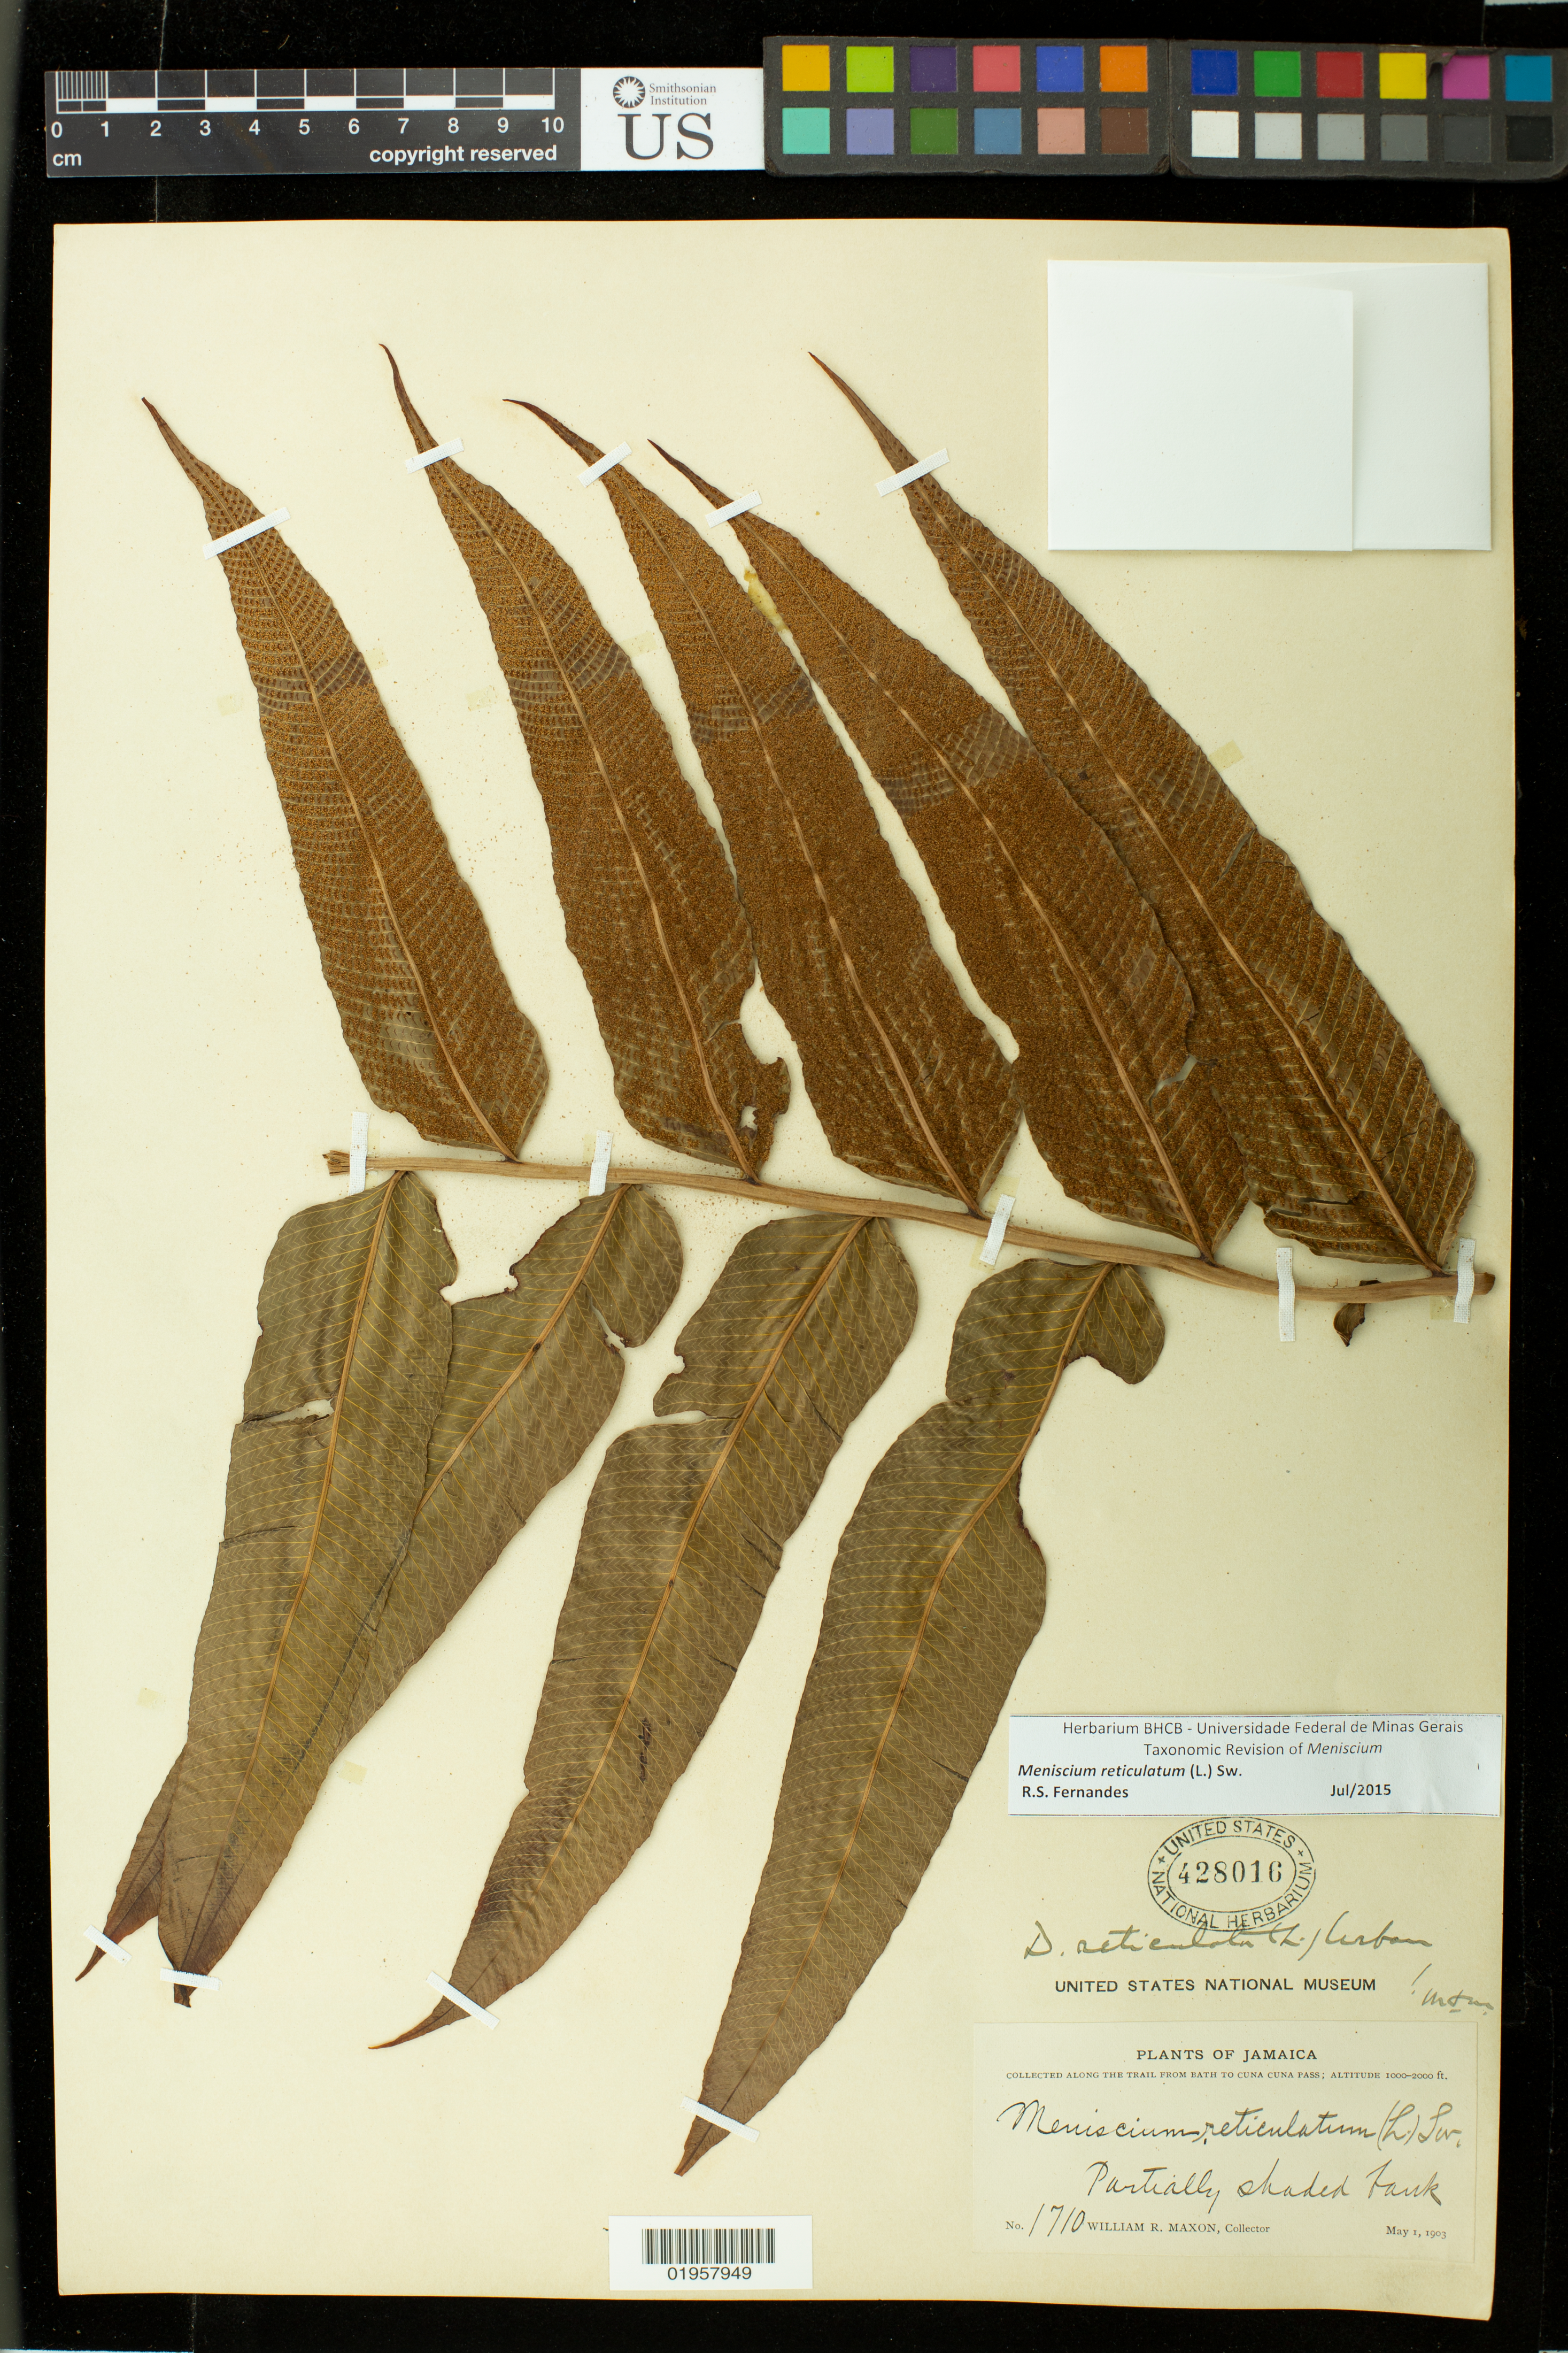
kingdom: Plantae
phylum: Tracheophyta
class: Polypodiopsida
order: Polypodiales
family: Thelypteridaceae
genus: Meniscium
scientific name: Meniscium reticulatum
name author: (L.) Sw.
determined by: Fernandes, R. S.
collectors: W. R. Maxon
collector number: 1710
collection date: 1903-05-01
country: Jamaica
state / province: Saint Thomas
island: Jamaica I.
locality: Bath to Cuna Cuna Pass, along trail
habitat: Partially shaded bank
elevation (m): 305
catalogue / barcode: US 428016